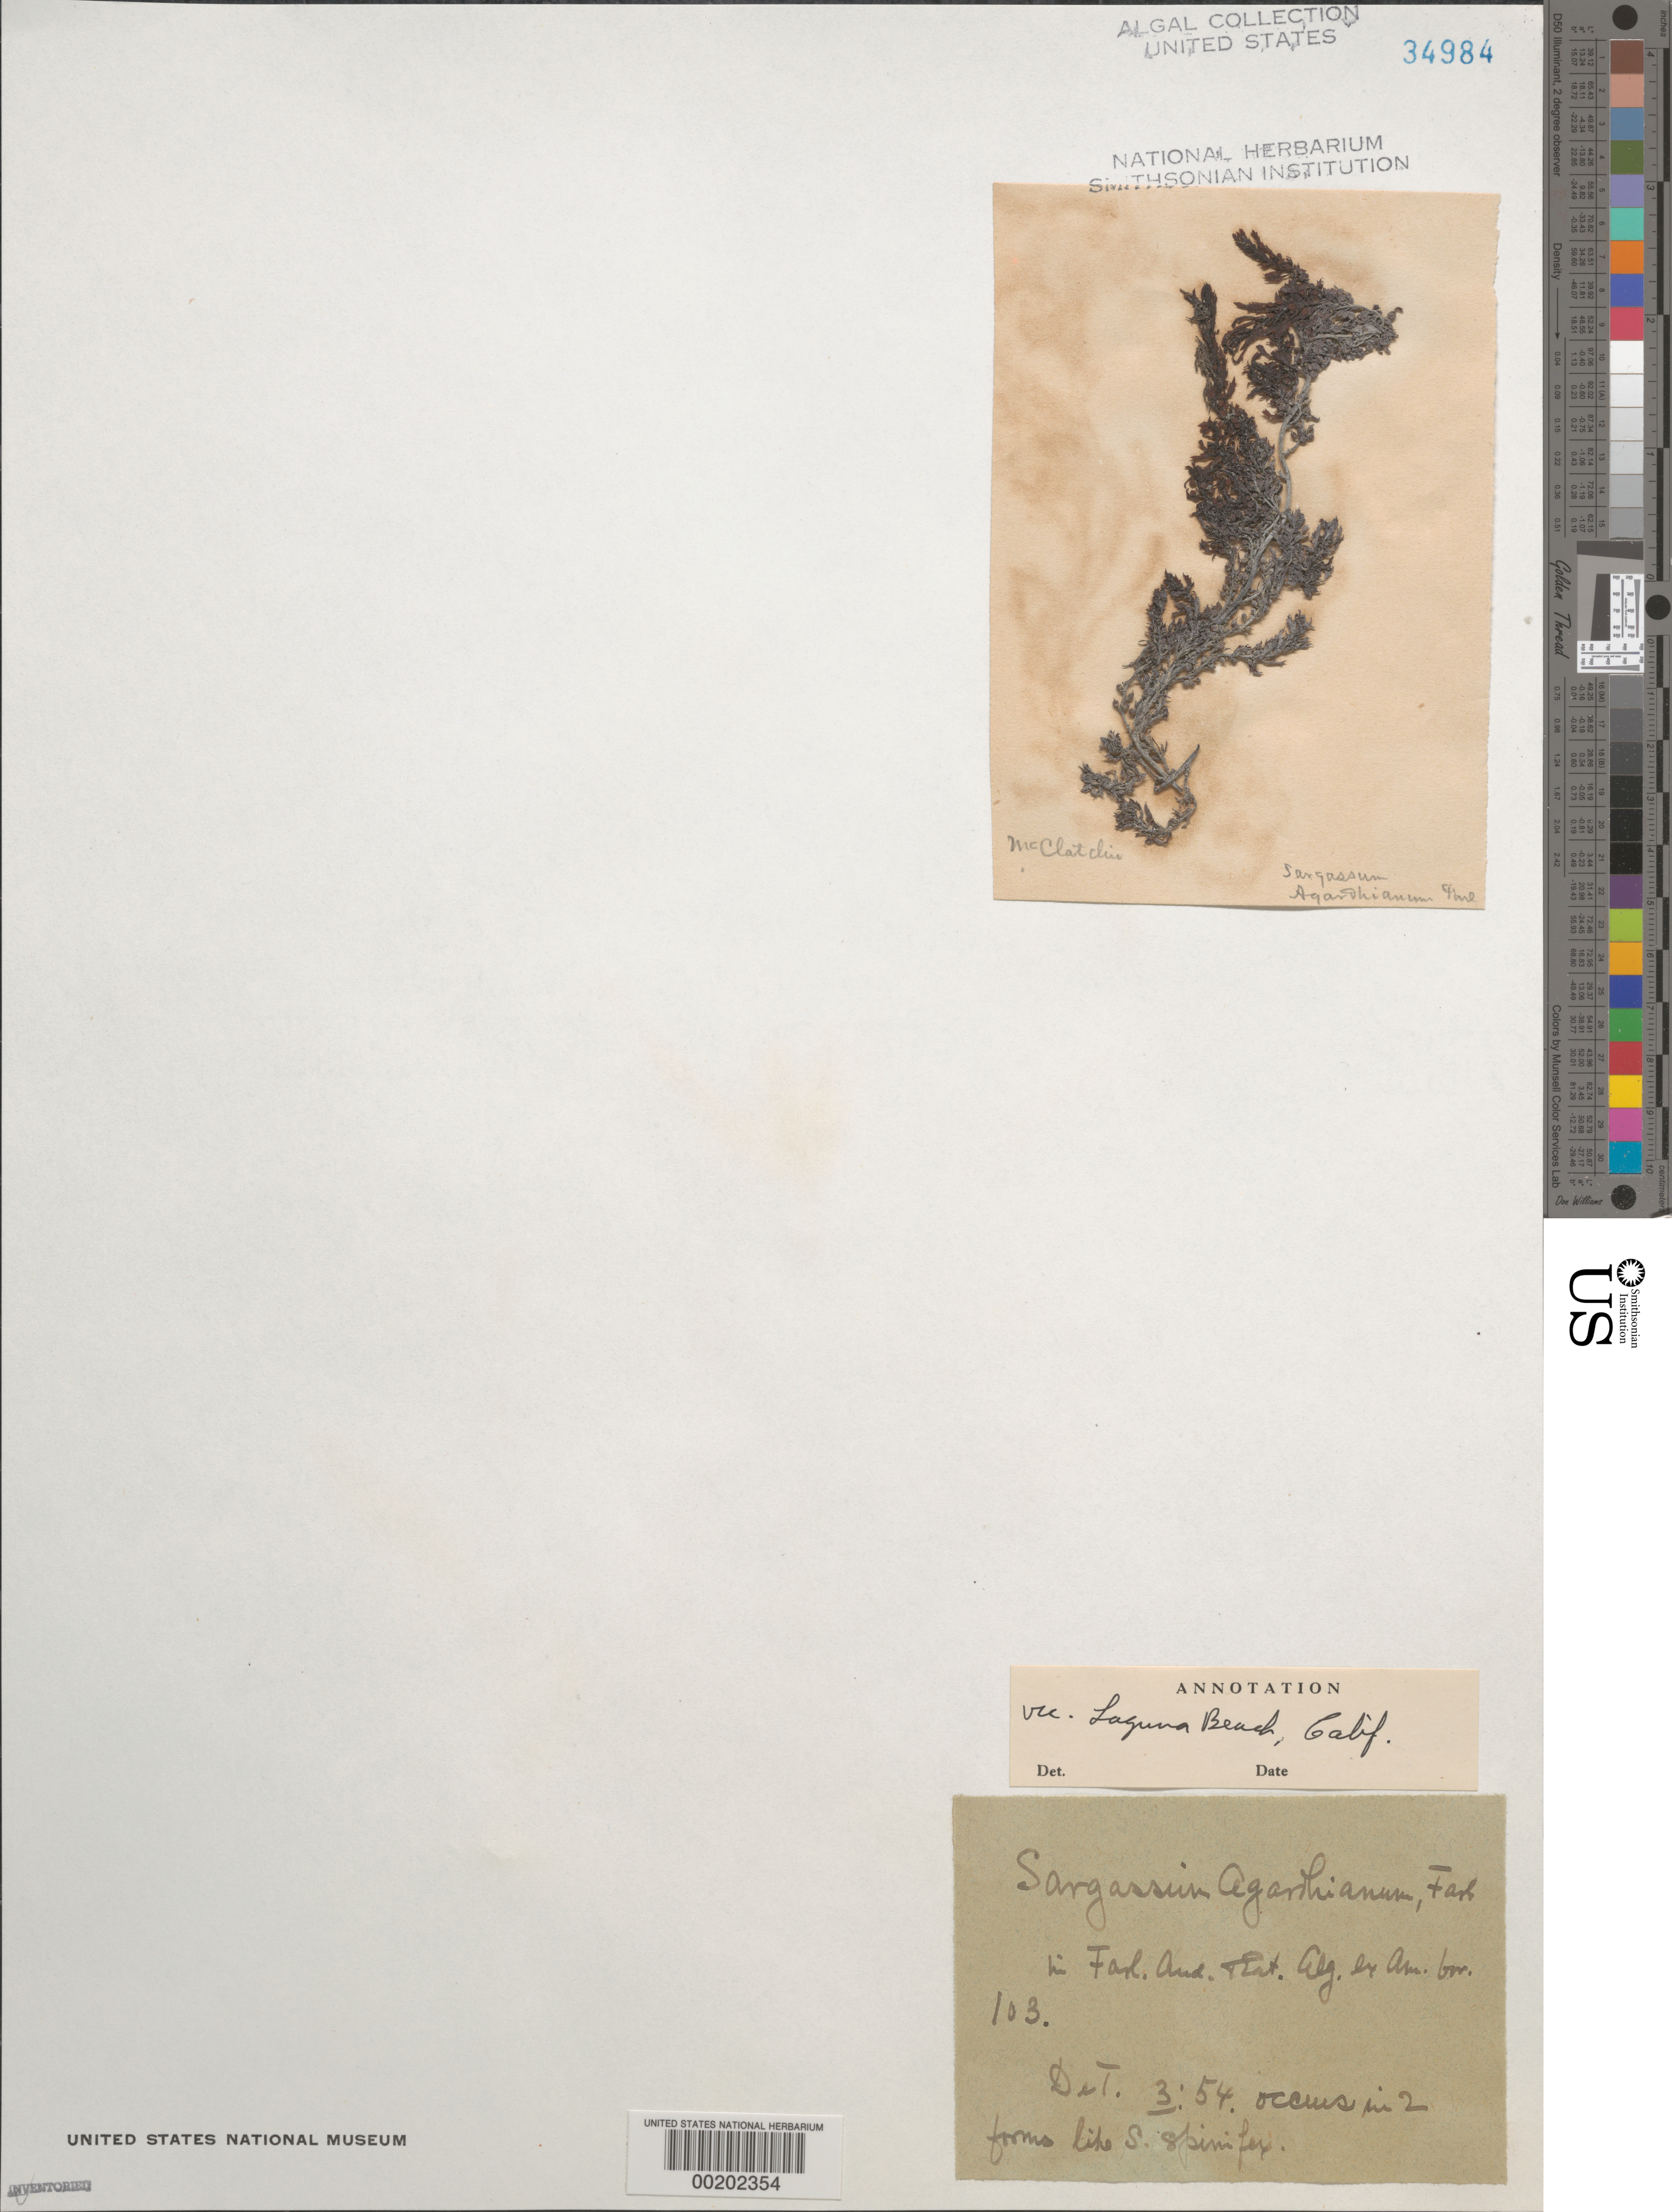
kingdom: Chromista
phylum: Ochrophyta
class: Phaeophyceae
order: Fucales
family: Sargassaceae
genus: Sargassum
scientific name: Sargassum agardhianum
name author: Farl. in J. Agardh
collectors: A. J. McClatchie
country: United States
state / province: California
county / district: Orange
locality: Laguna Beach area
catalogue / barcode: US 34984